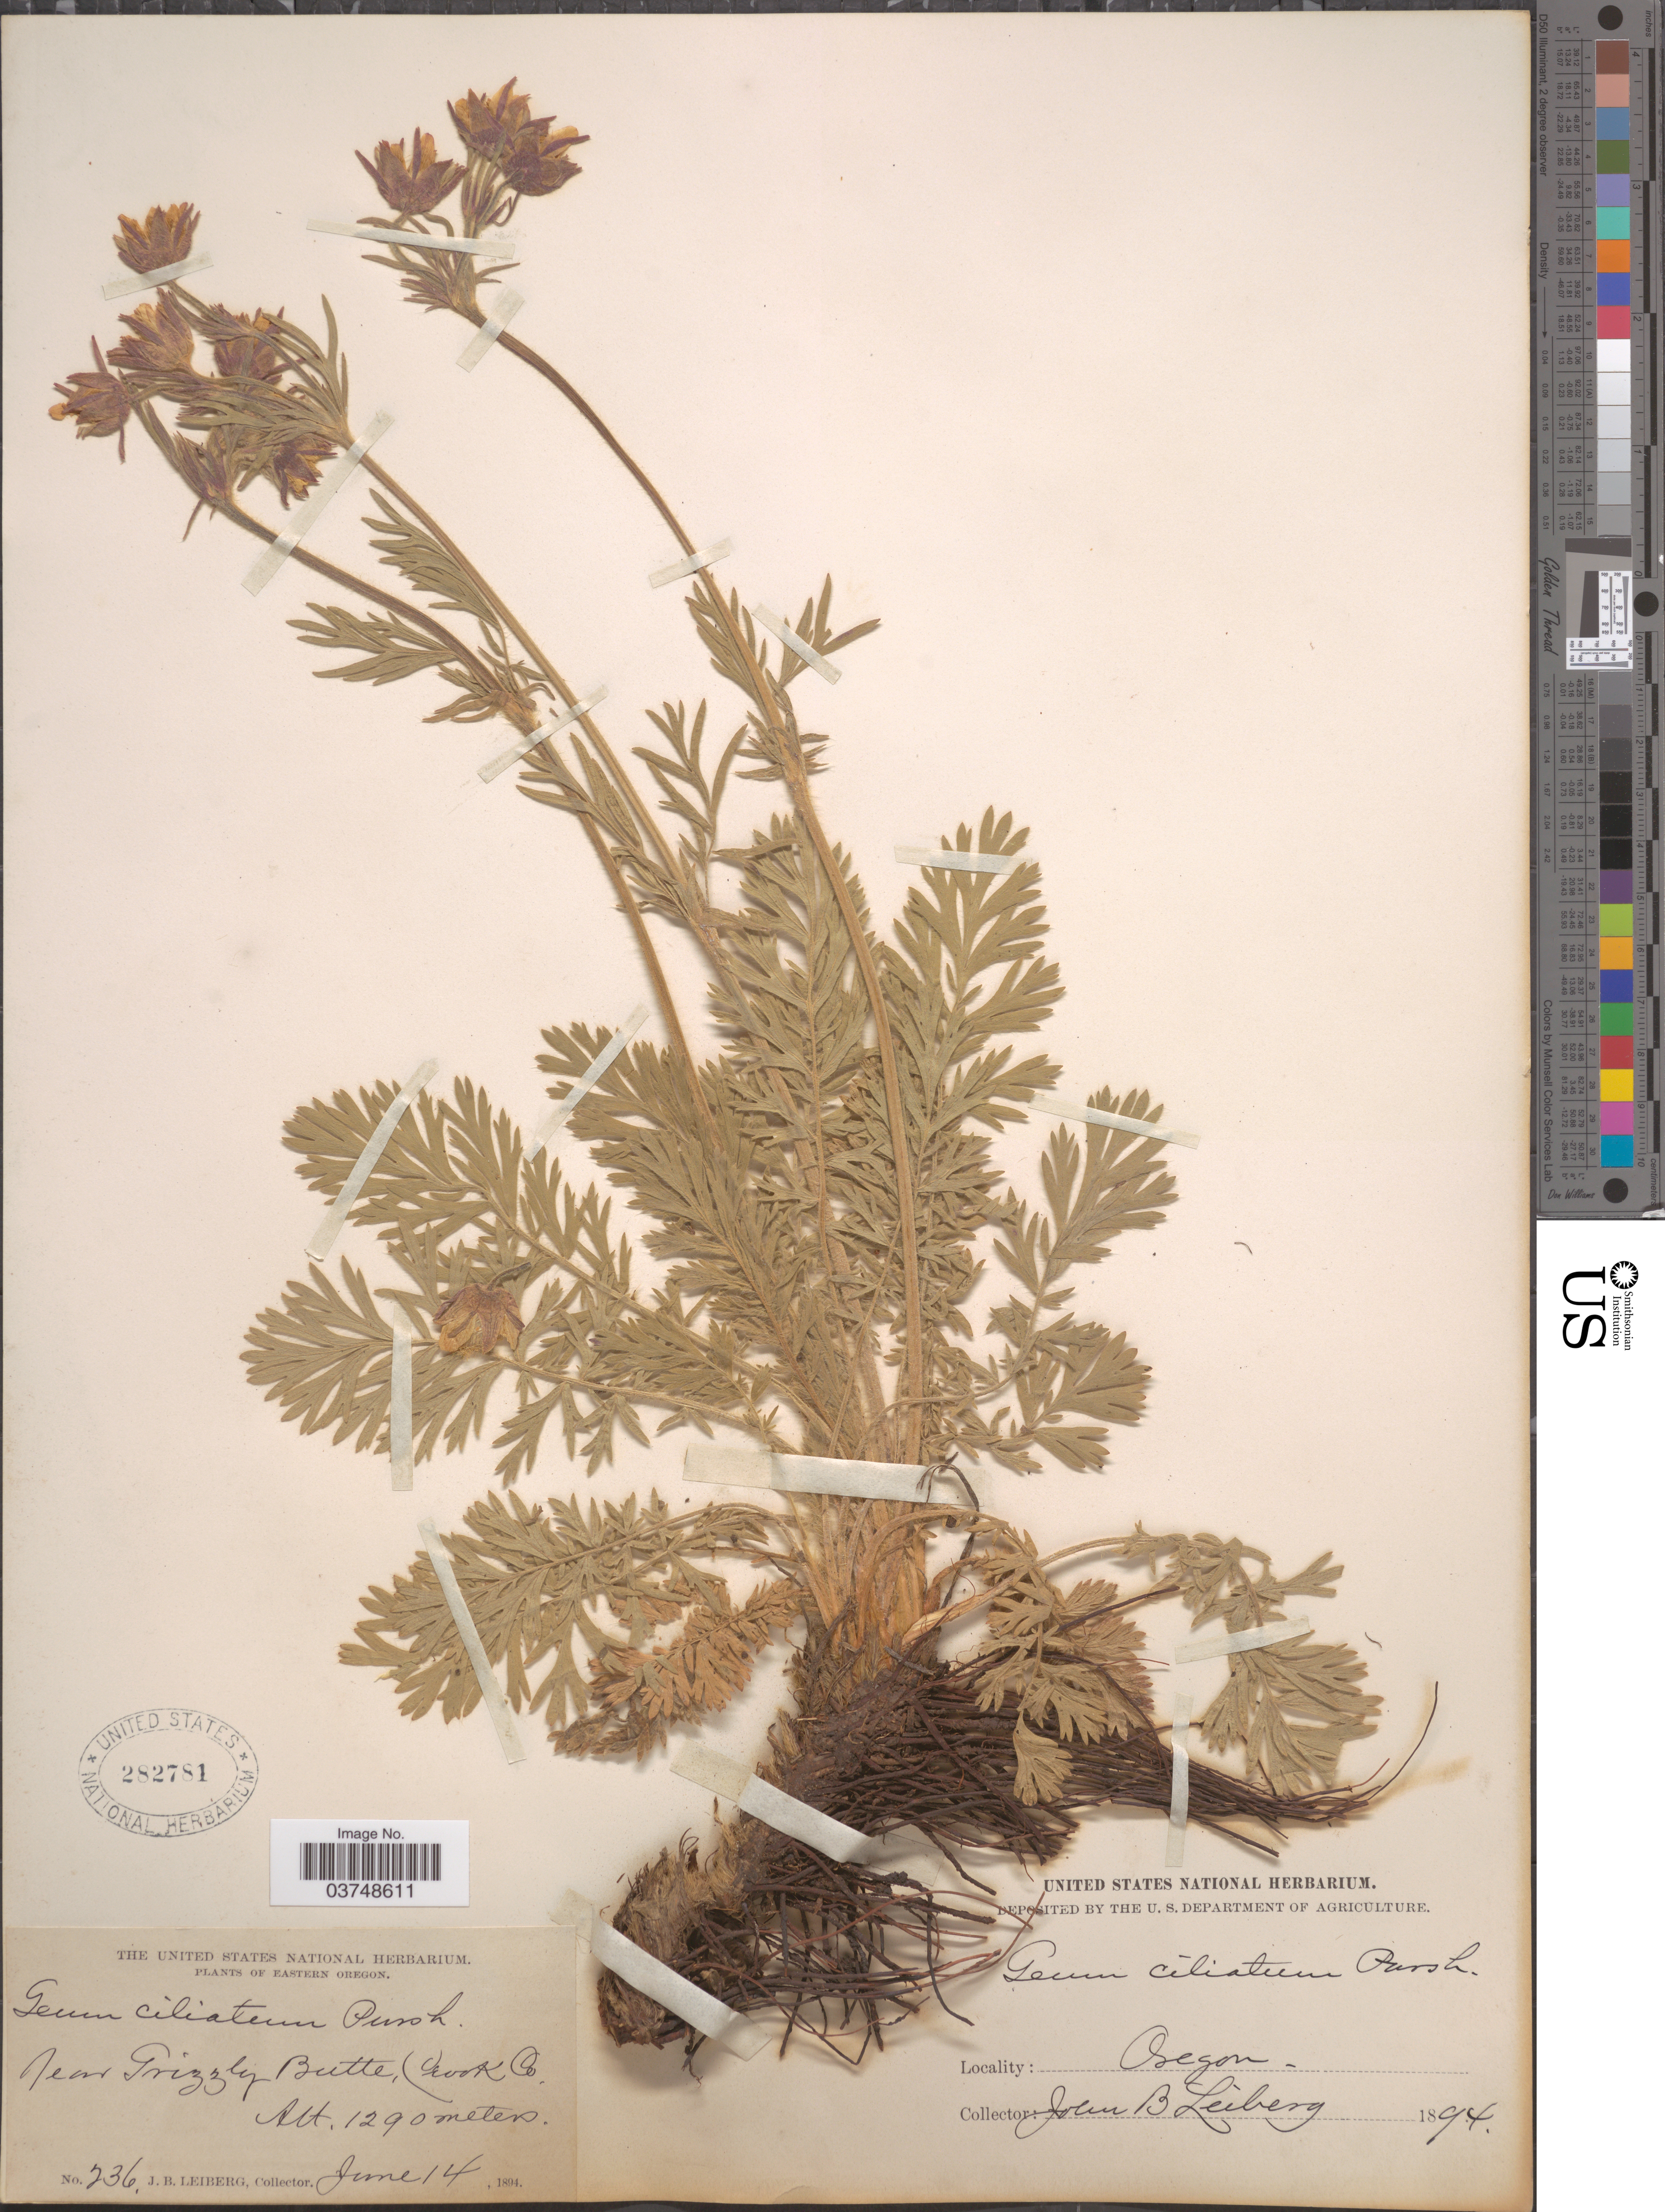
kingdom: Plantae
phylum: Tracheophyta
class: Magnoliopsida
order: Rosales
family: Rosaceae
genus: Geum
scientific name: Geum triflorum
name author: Pursh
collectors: J. B. Leiberg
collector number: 236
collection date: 1894-06-14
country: United States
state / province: Oregon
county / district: Crook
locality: Near Grizzly Butte, Crook Co.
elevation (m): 1290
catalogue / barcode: US 282781